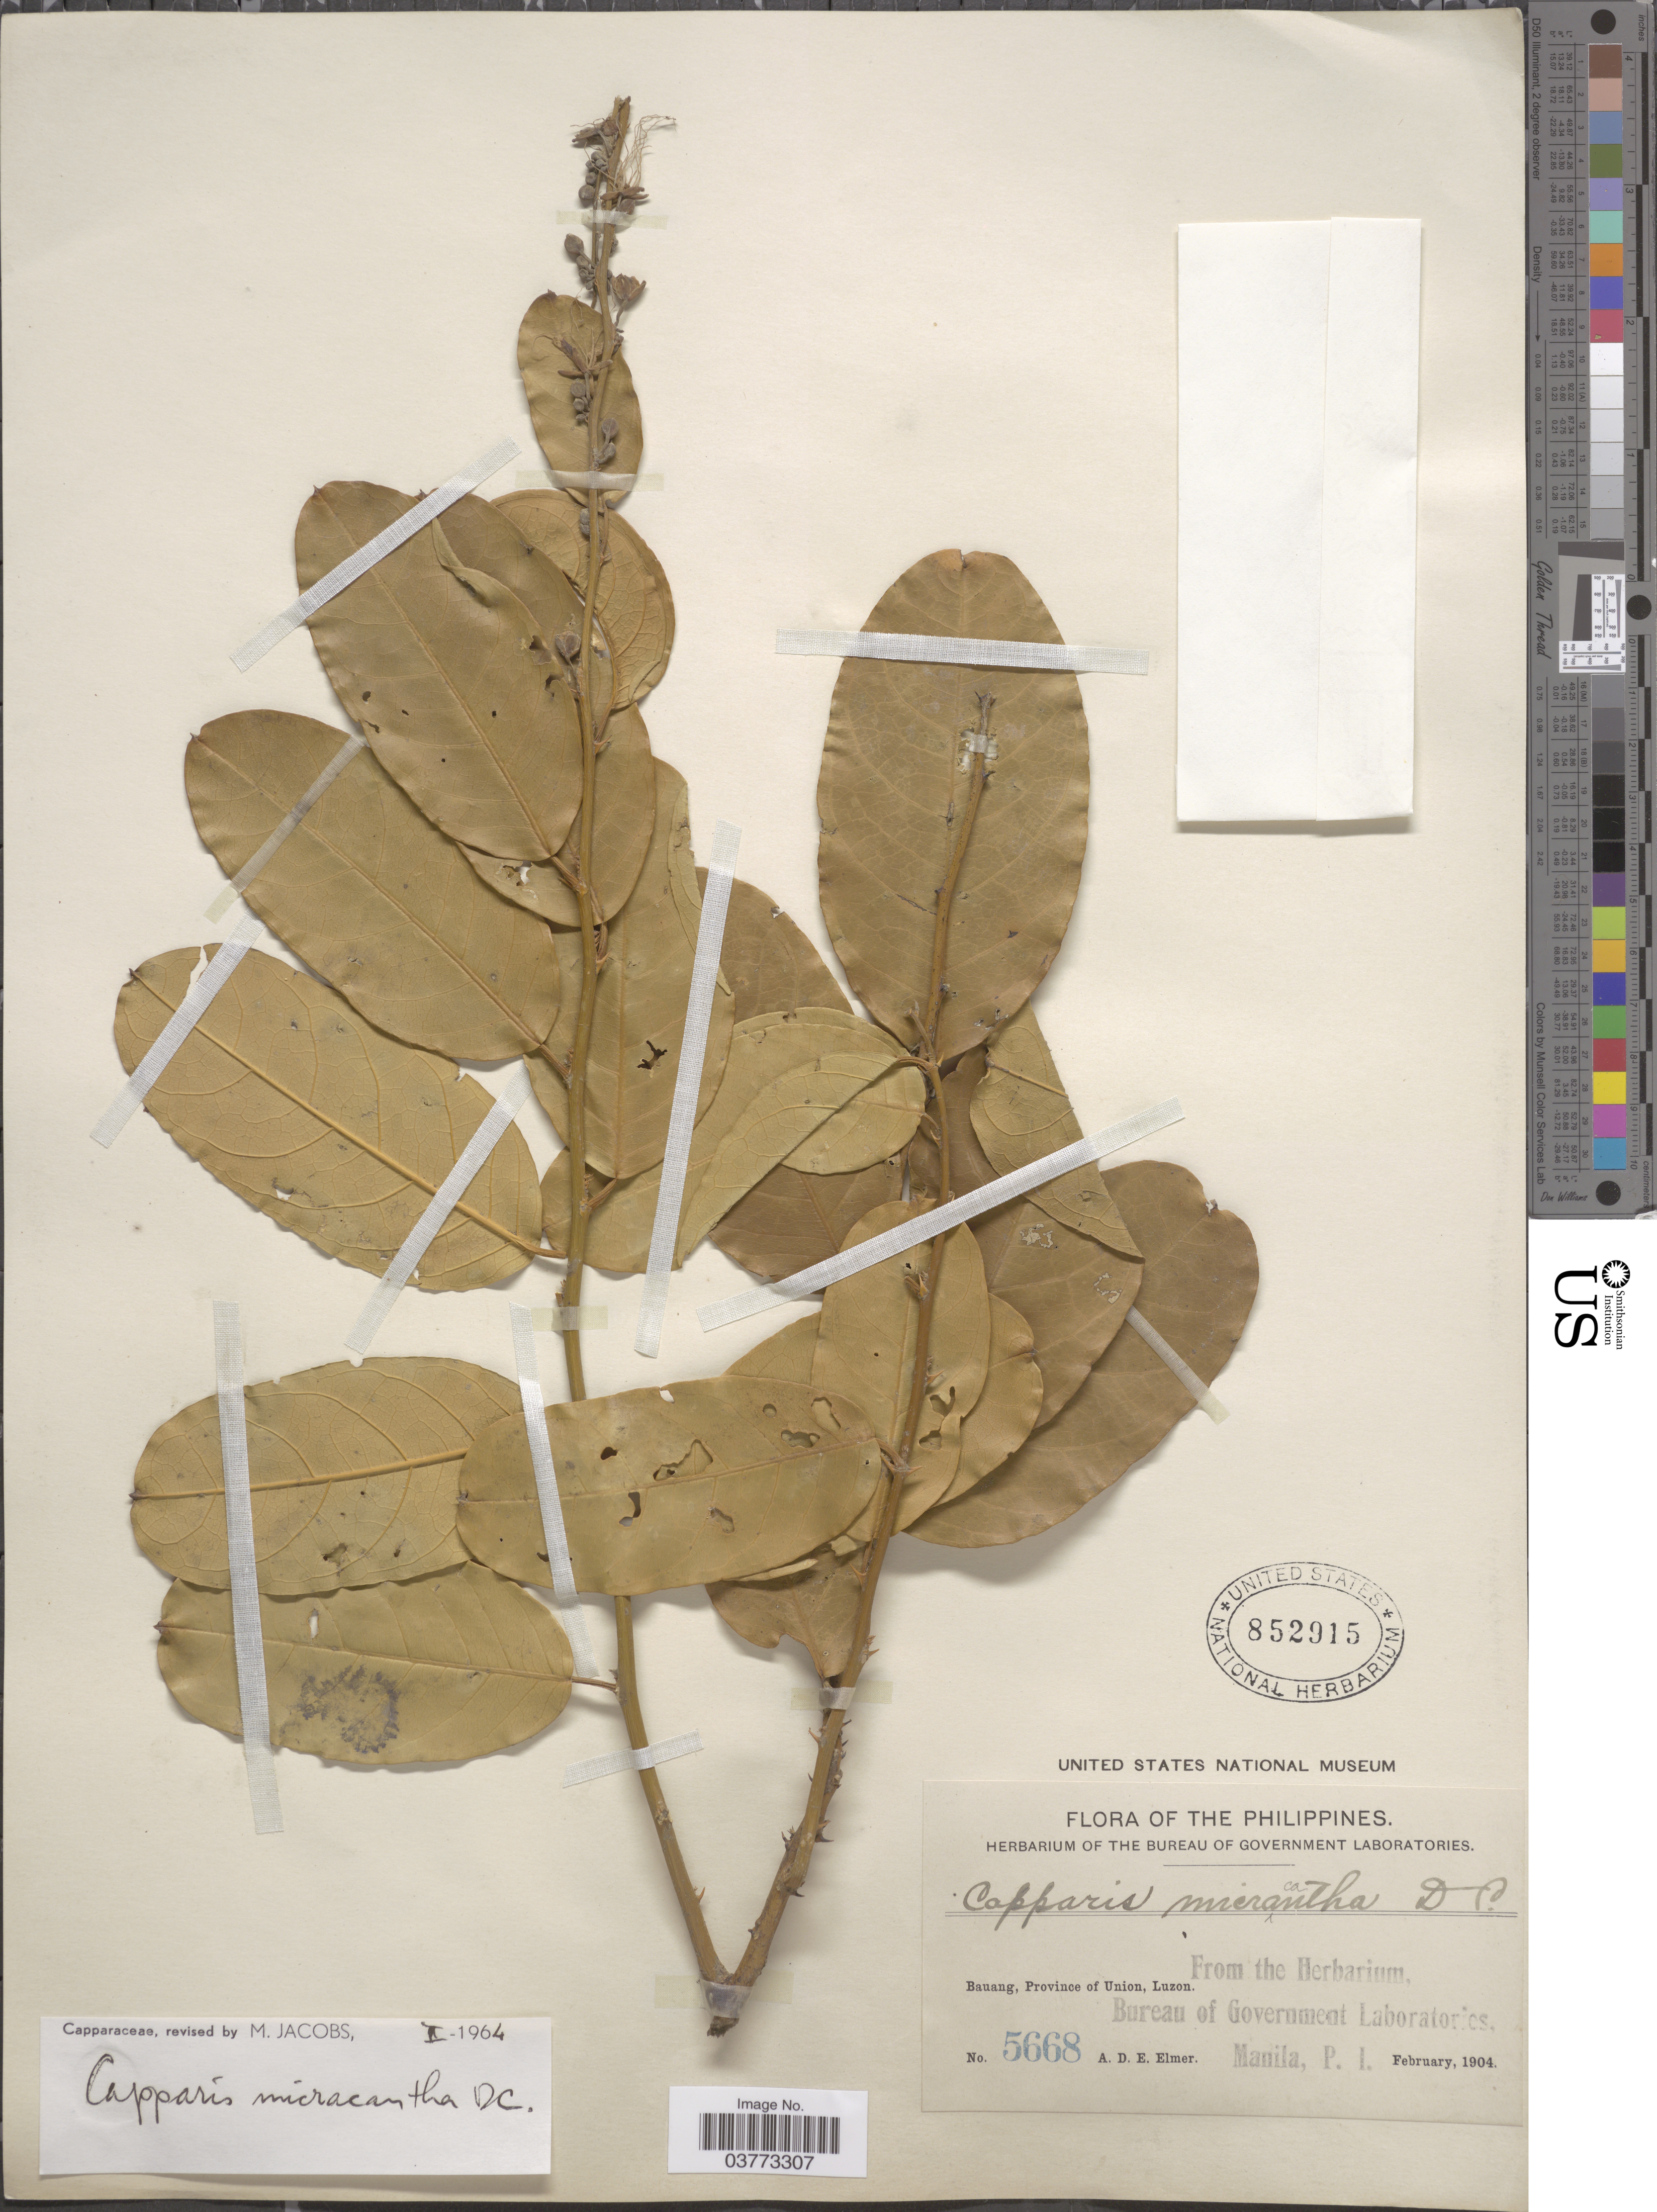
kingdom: Plantae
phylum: Tracheophyta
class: Magnoliopsida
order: Brassicales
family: Capparaceae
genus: Capparis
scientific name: Capparis micrantha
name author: A. Rich.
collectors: A. D. E. Elmer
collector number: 5668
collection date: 1904-02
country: Philippines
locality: The Philippines. Bauang, Province of Union, Luzon.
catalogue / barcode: US 852915